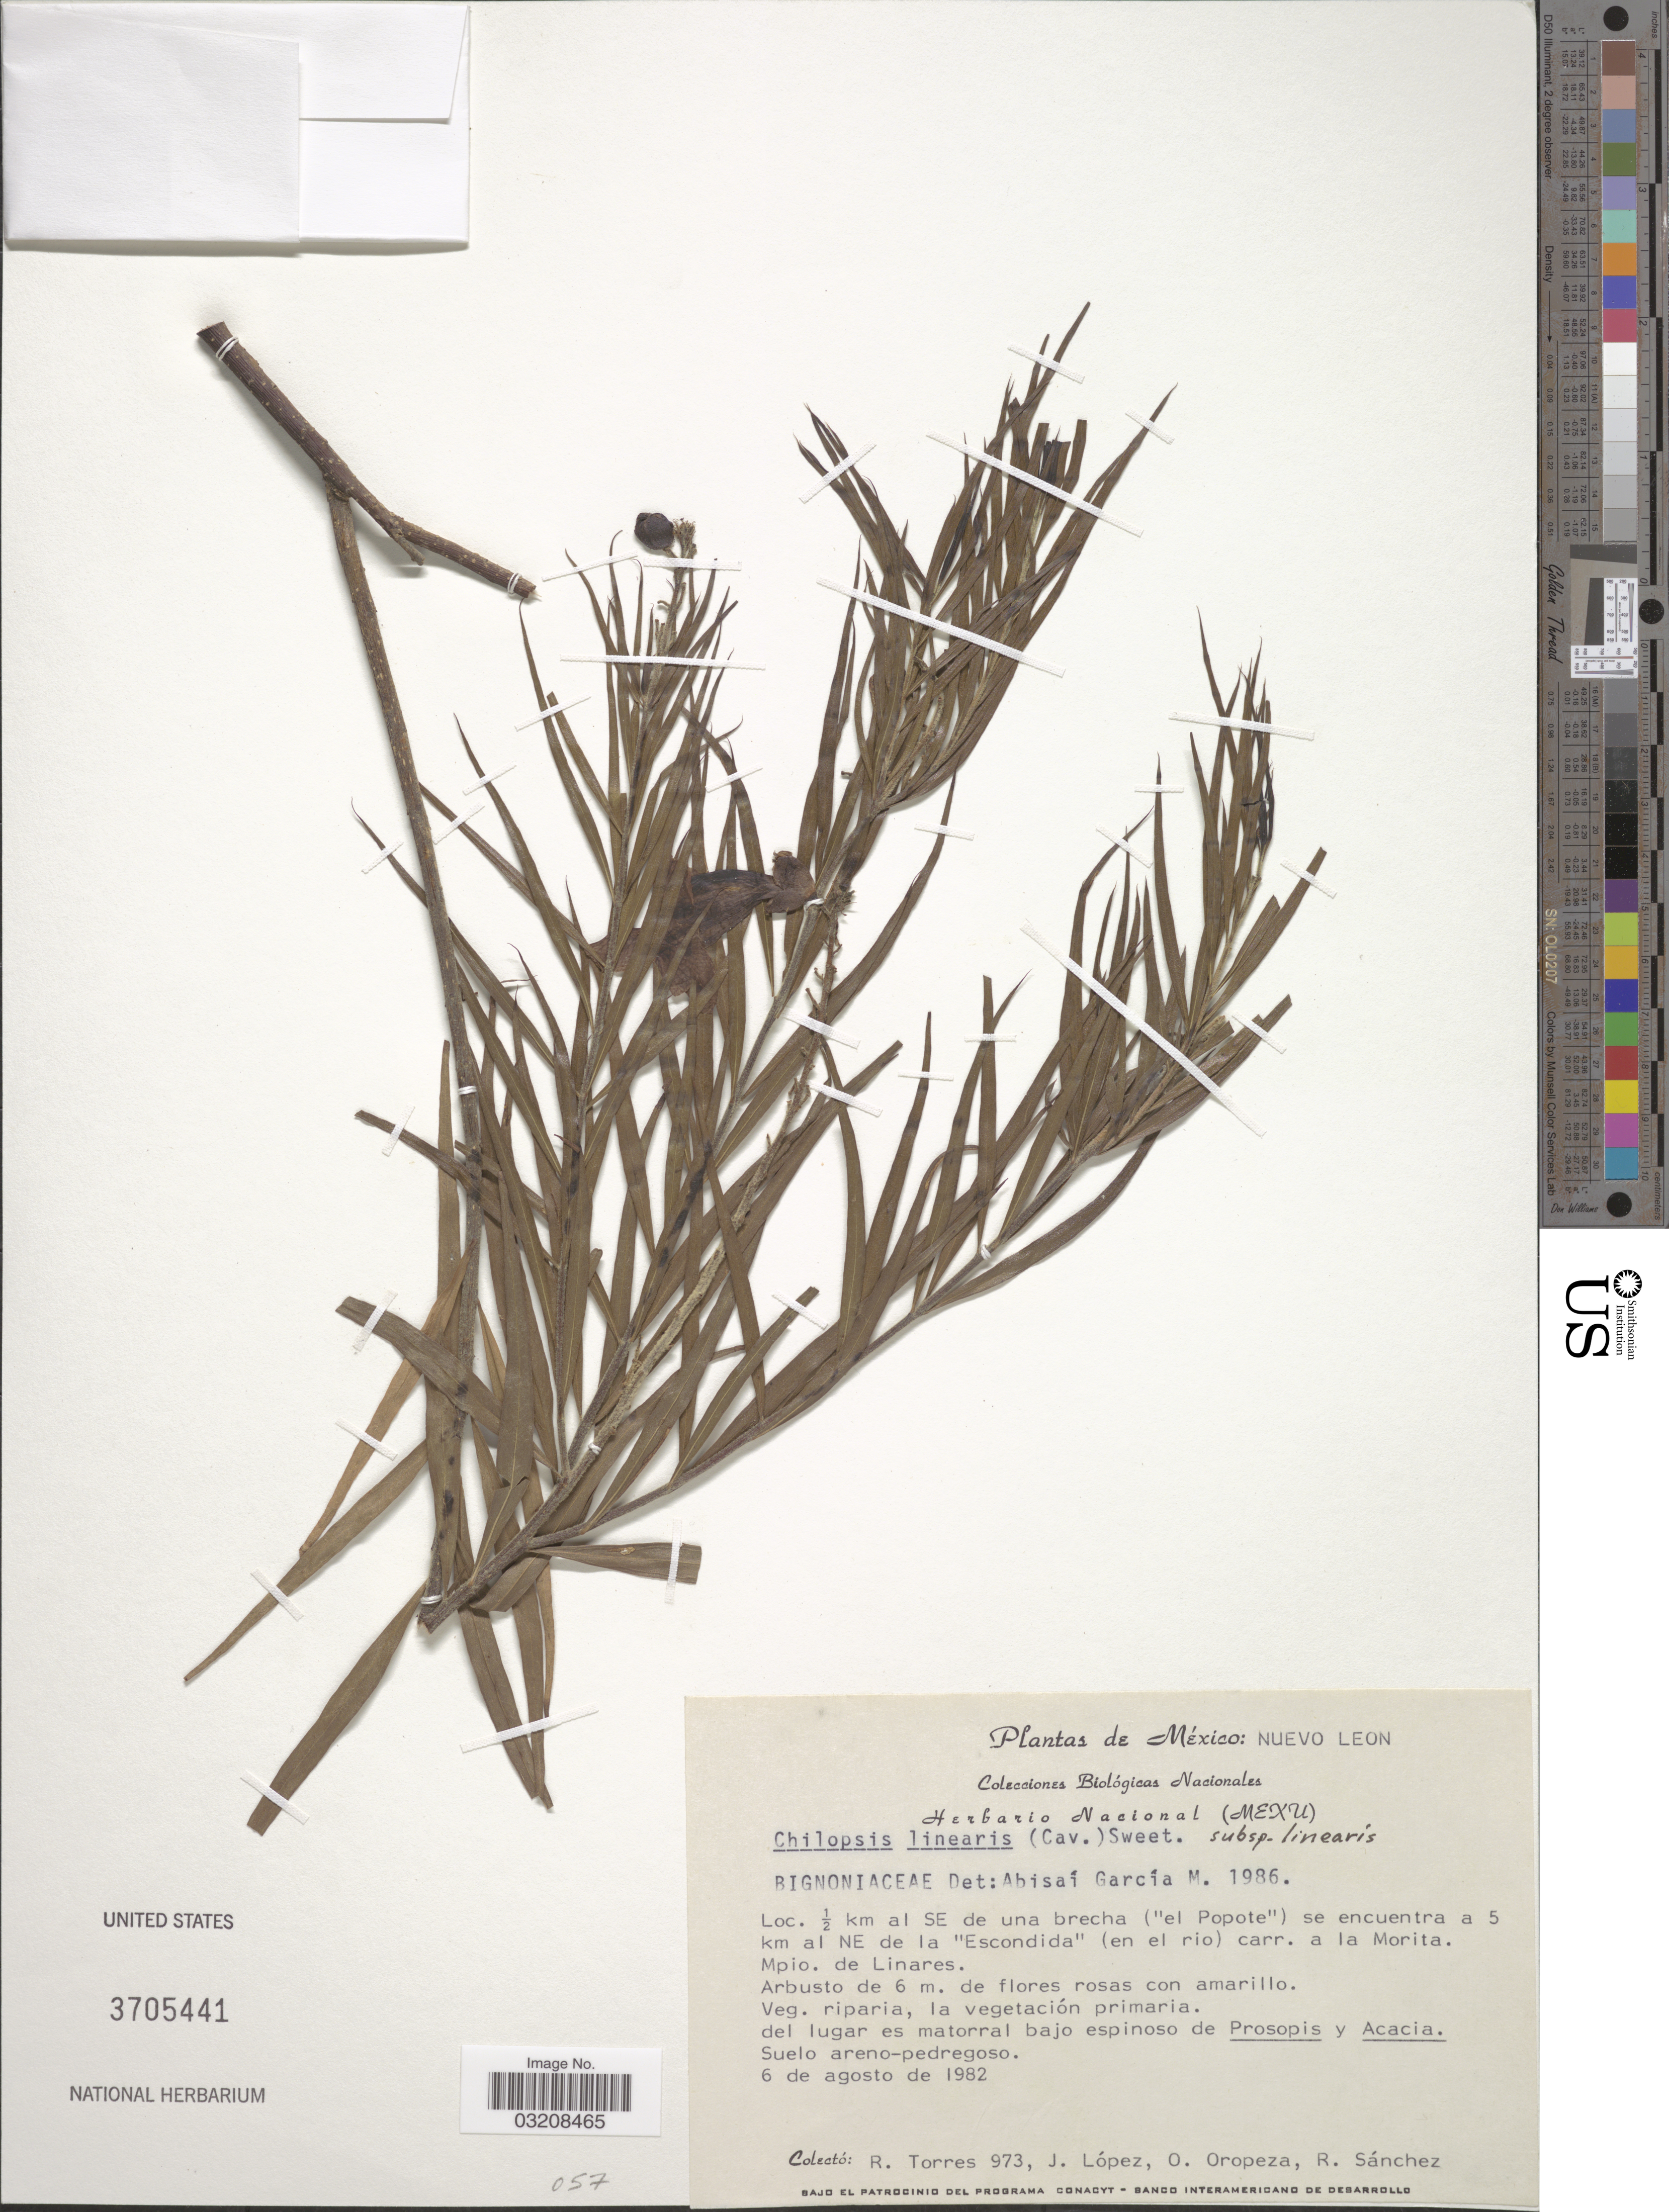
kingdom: Plantae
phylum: Tracheophyta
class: Magnoliopsida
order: Lamiales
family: Bignoniaceae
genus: Chilopsis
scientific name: Chilopsis linearis subsp. linearis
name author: (Cav.) Sweet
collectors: R. Torres, J. Lopez & R. Sánchez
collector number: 973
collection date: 1982-08-06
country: Mexico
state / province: Nuevo León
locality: ½ km al Se de una brecha ("el Popote") se encuentra a 5 km al NE de la "Escondida" (en el rio) carr. a la Morita. Mpio. de Linares.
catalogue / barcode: US 3705441